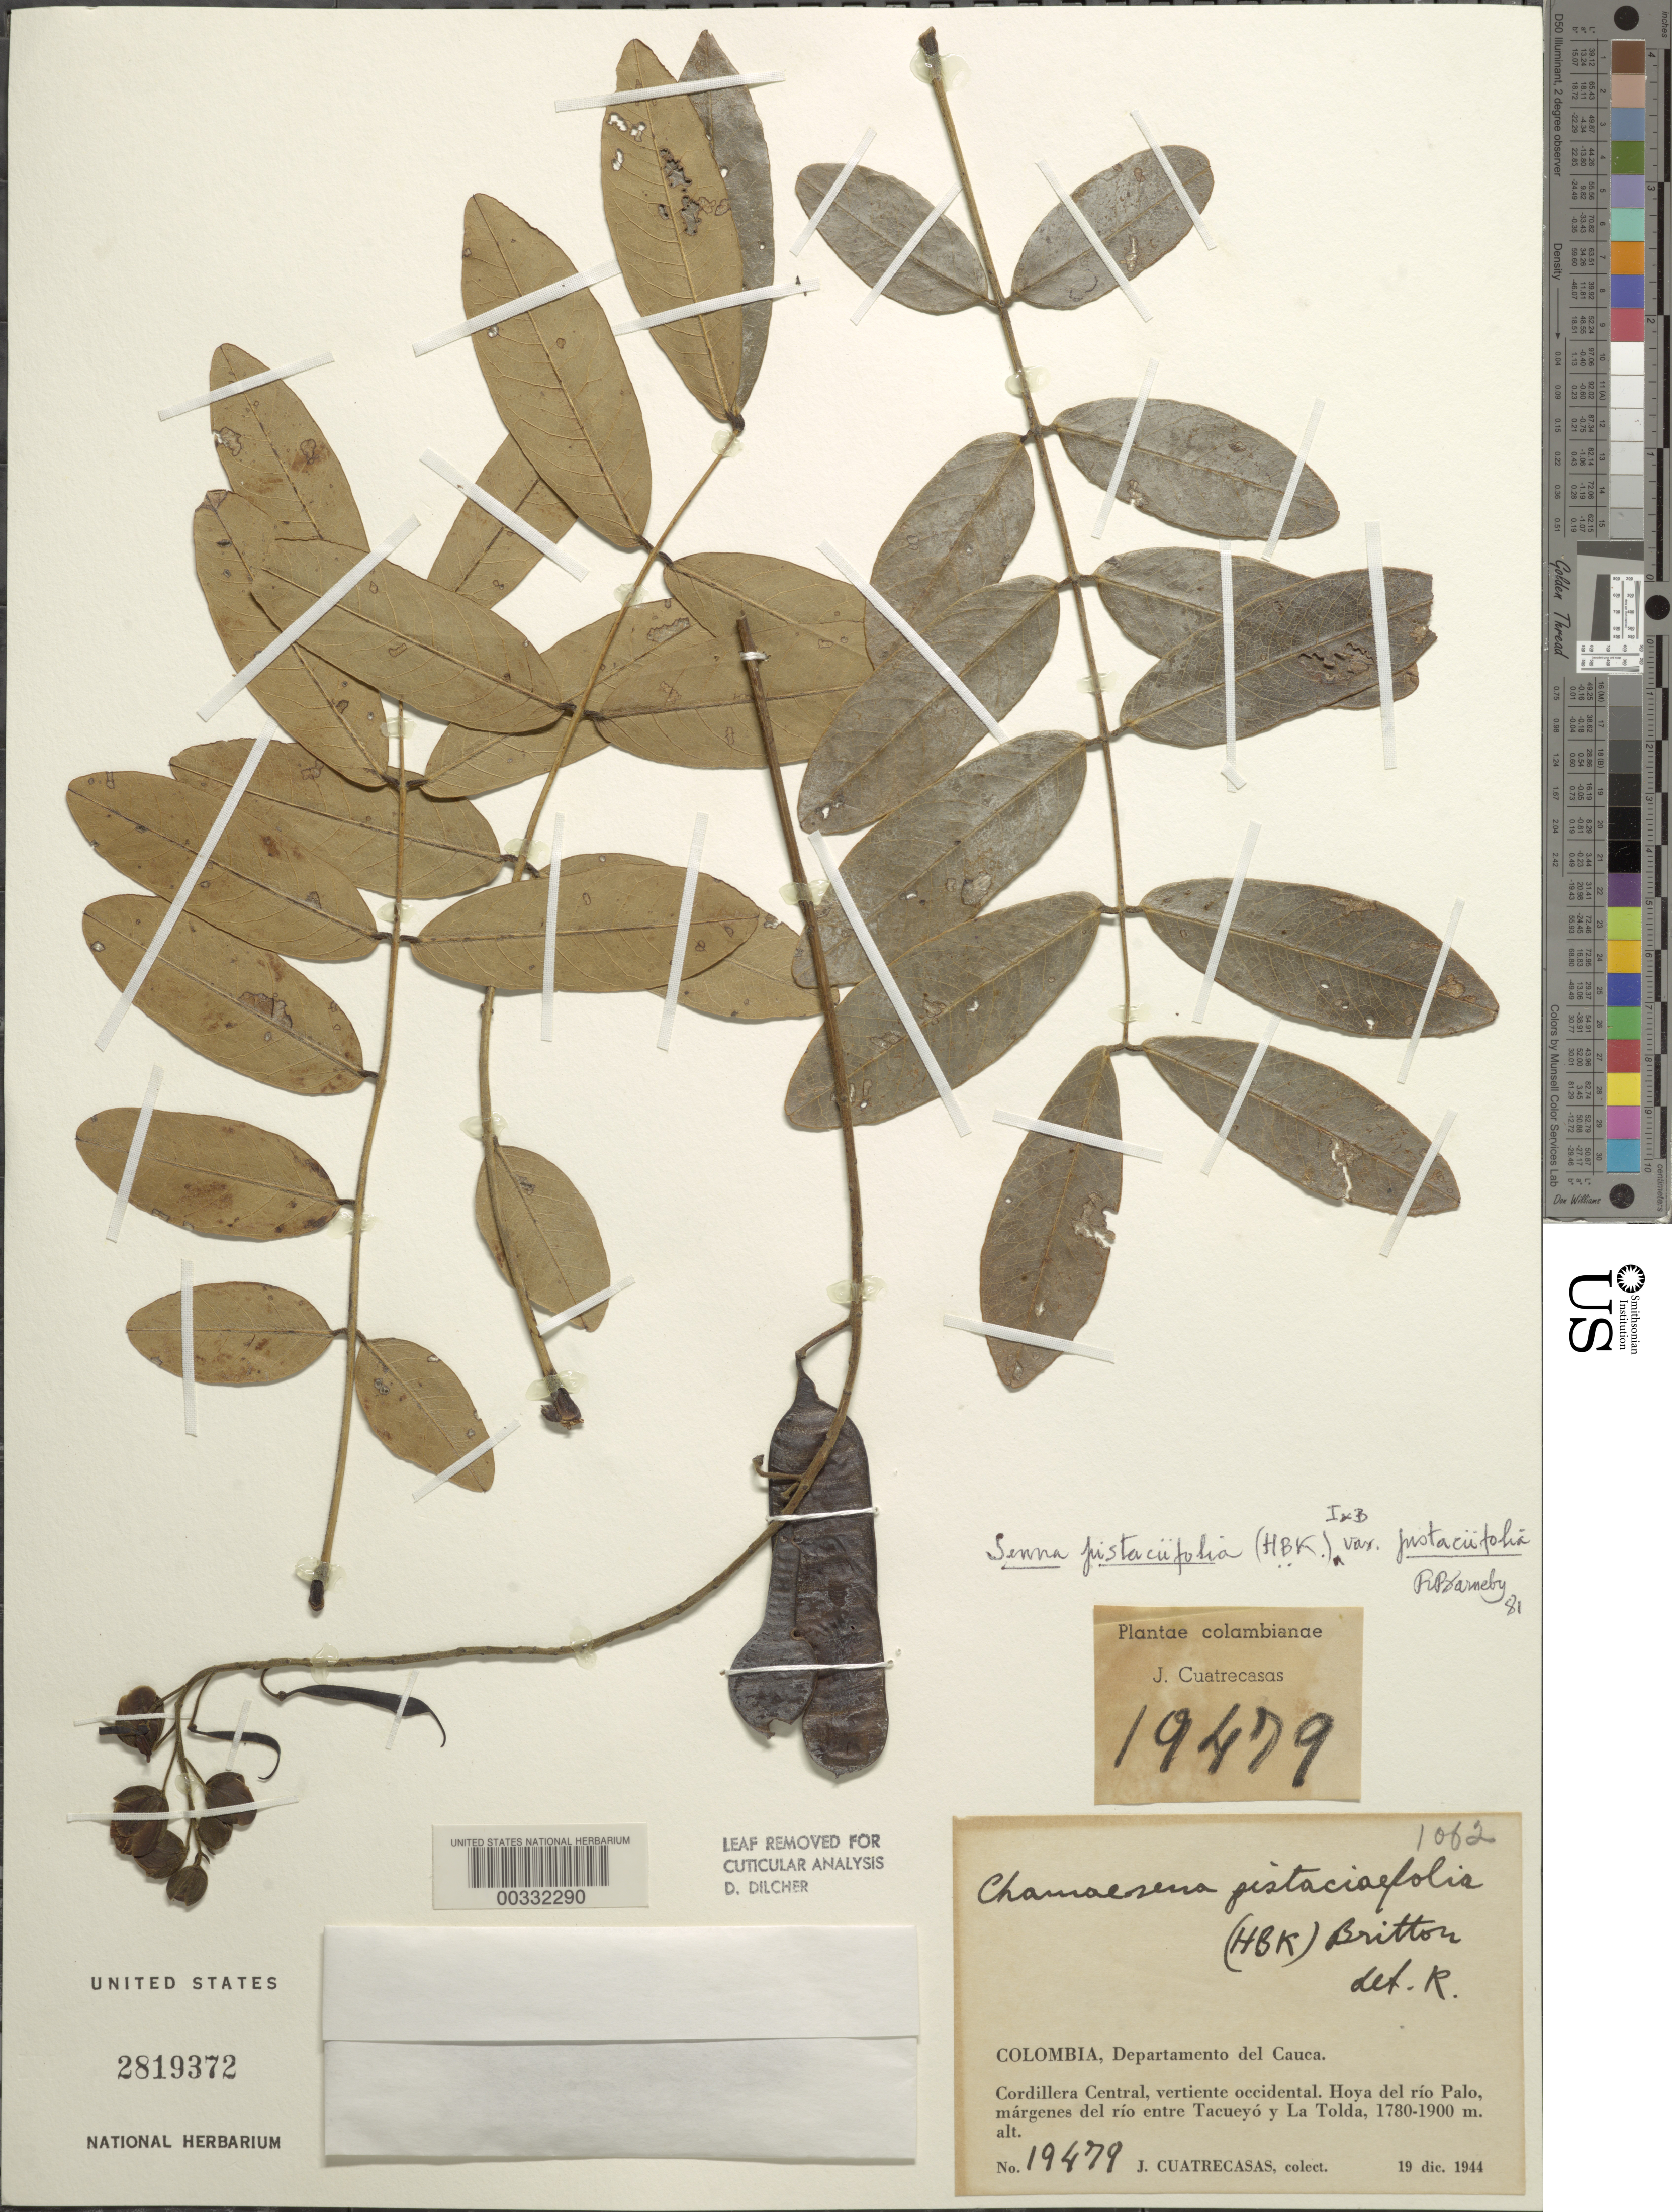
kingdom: Plantae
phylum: Tracheophyta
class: Magnoliopsida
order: Fabales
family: Fabaceae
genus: Senna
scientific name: Senna pistaciifolia var. pistaciifolia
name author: (Kunth) H.S. Irwin & Barneby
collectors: J. Cuatrecasas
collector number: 19479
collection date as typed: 19 Dec 1944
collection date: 1944-12-19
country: Colombia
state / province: Cauca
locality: Cordillera Central, Vertiente Occidental; Hoya del Rio Palo, margenes del Rio entre Tacueyo y La Tolda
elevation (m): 1780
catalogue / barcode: US 2819372